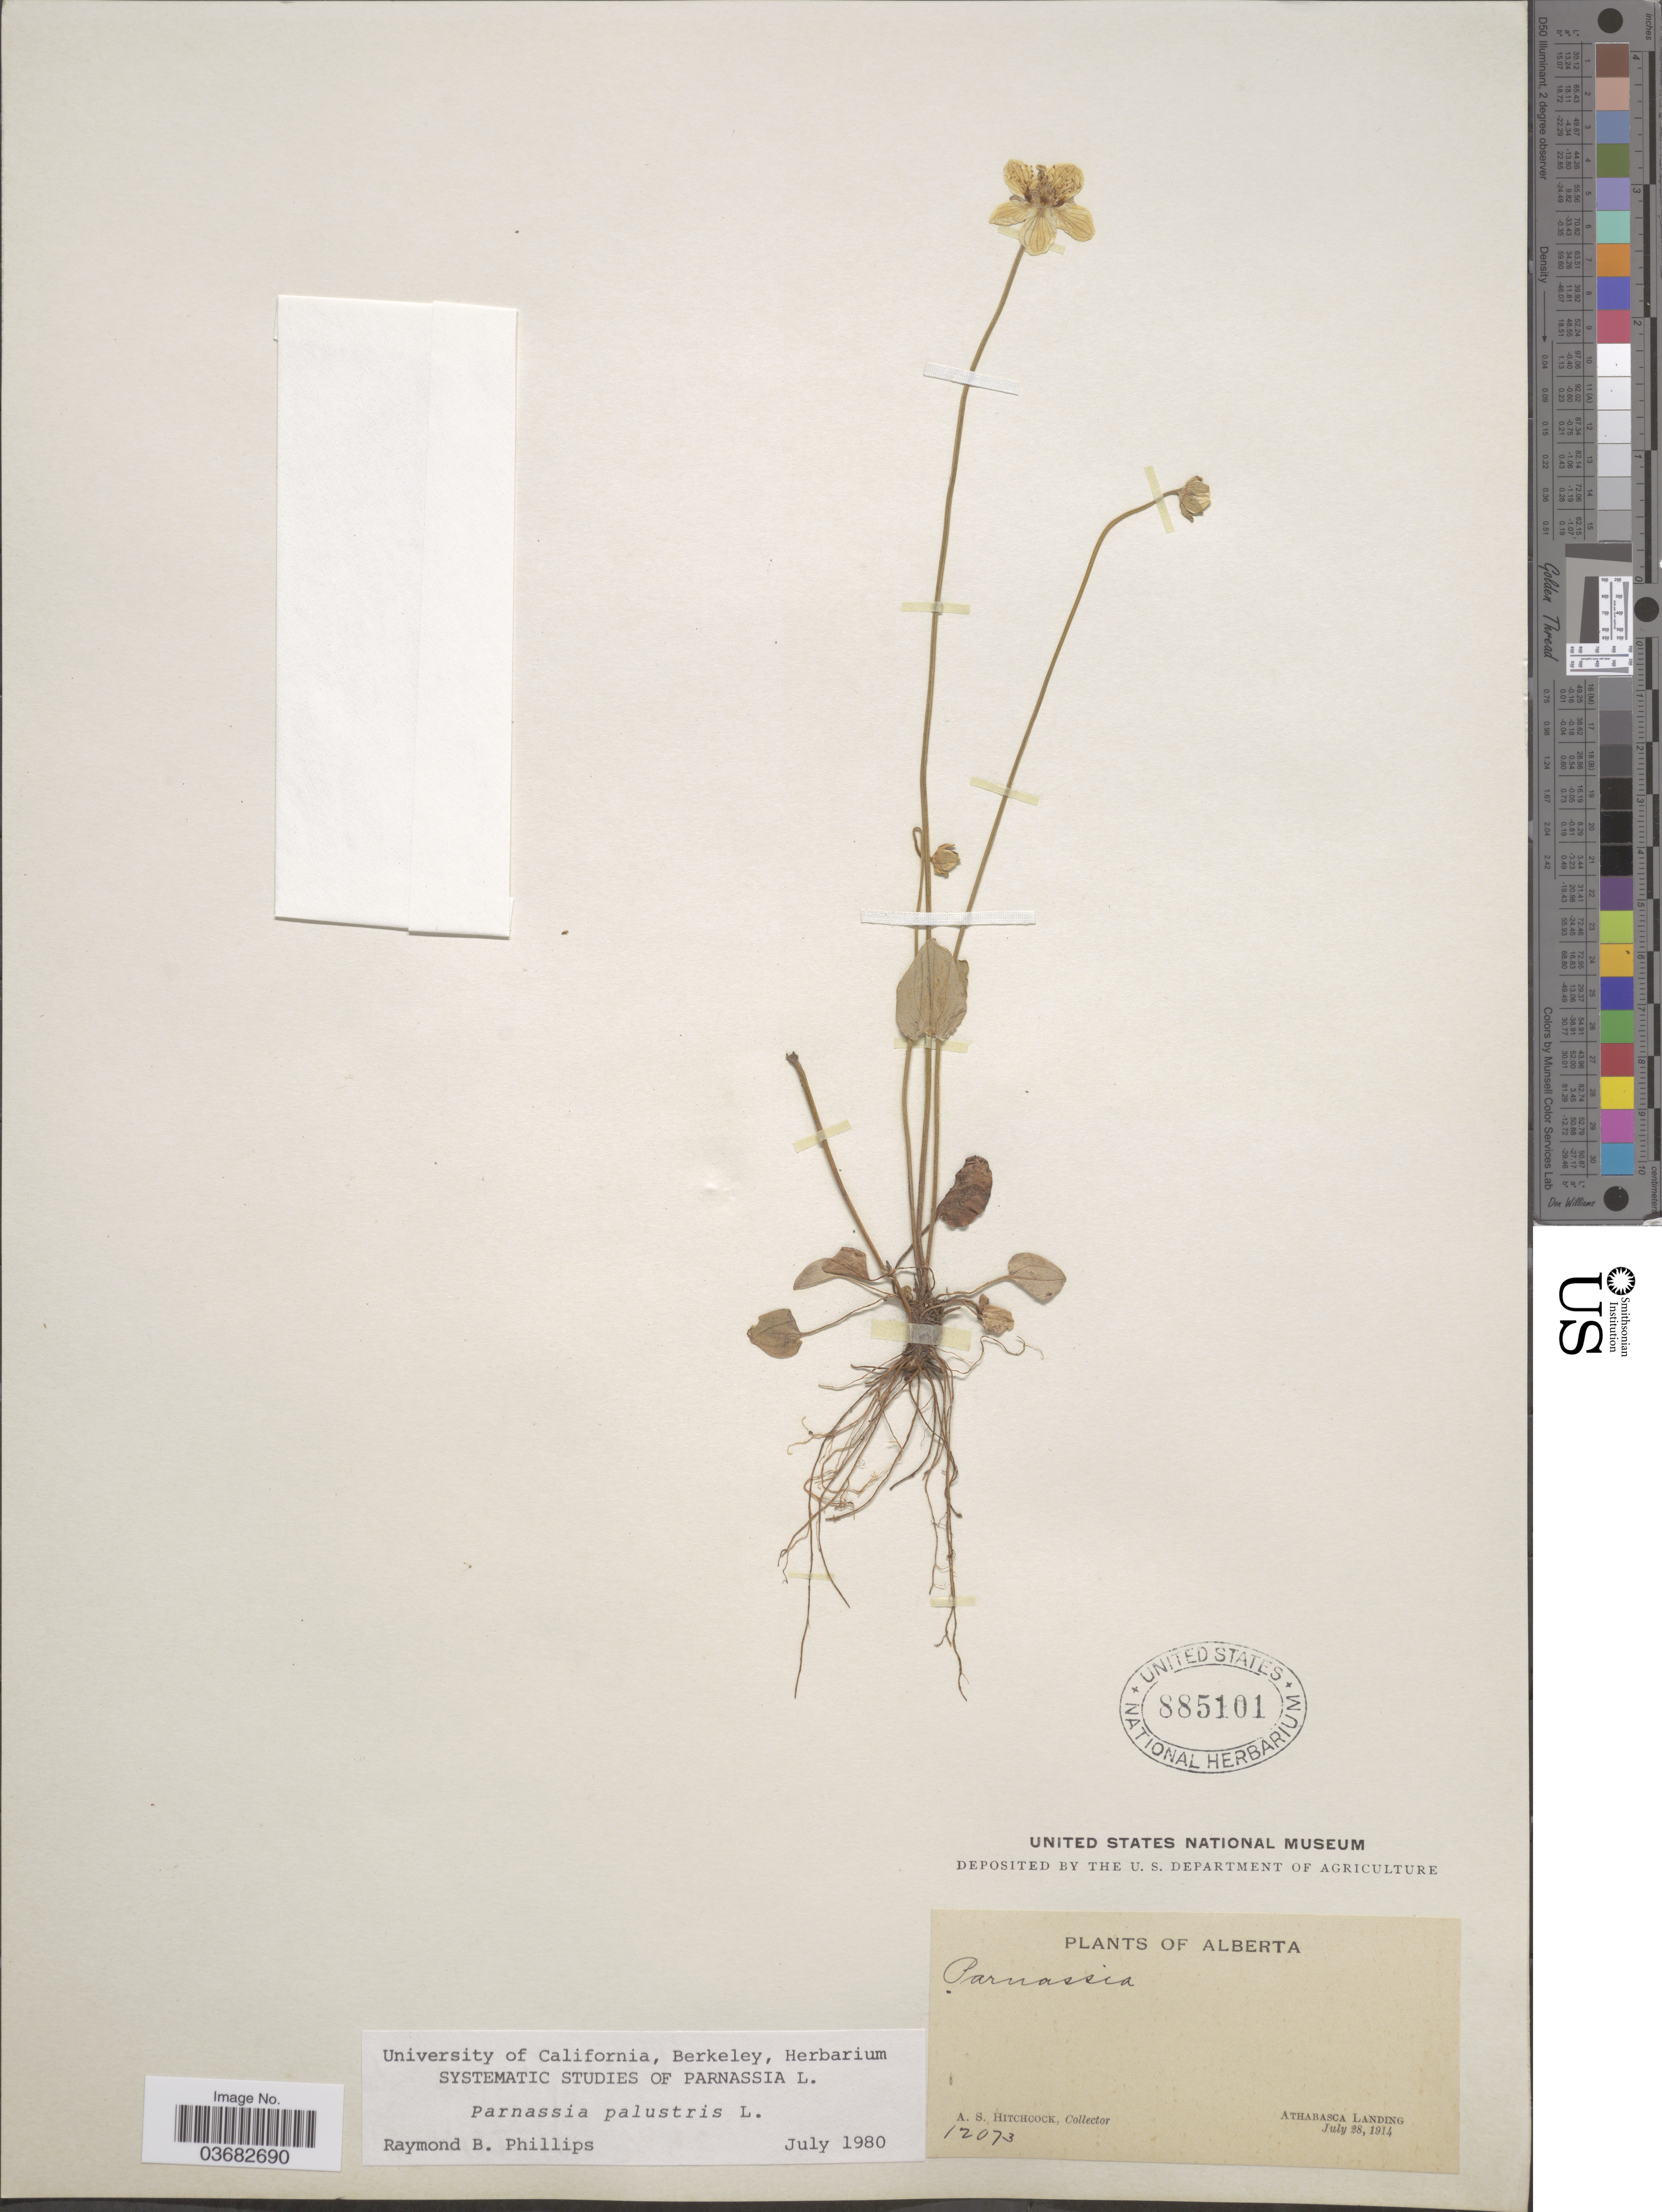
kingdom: Plantae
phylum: Tracheophyta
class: Magnoliopsida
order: Celastrales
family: Parnassiaceae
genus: Parnassia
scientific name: Parnassia palustris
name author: L.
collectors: A. S. Hitchcock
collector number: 12073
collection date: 1914-07-28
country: Canada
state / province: Alberta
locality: Athabasca Landing.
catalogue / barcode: US 885101